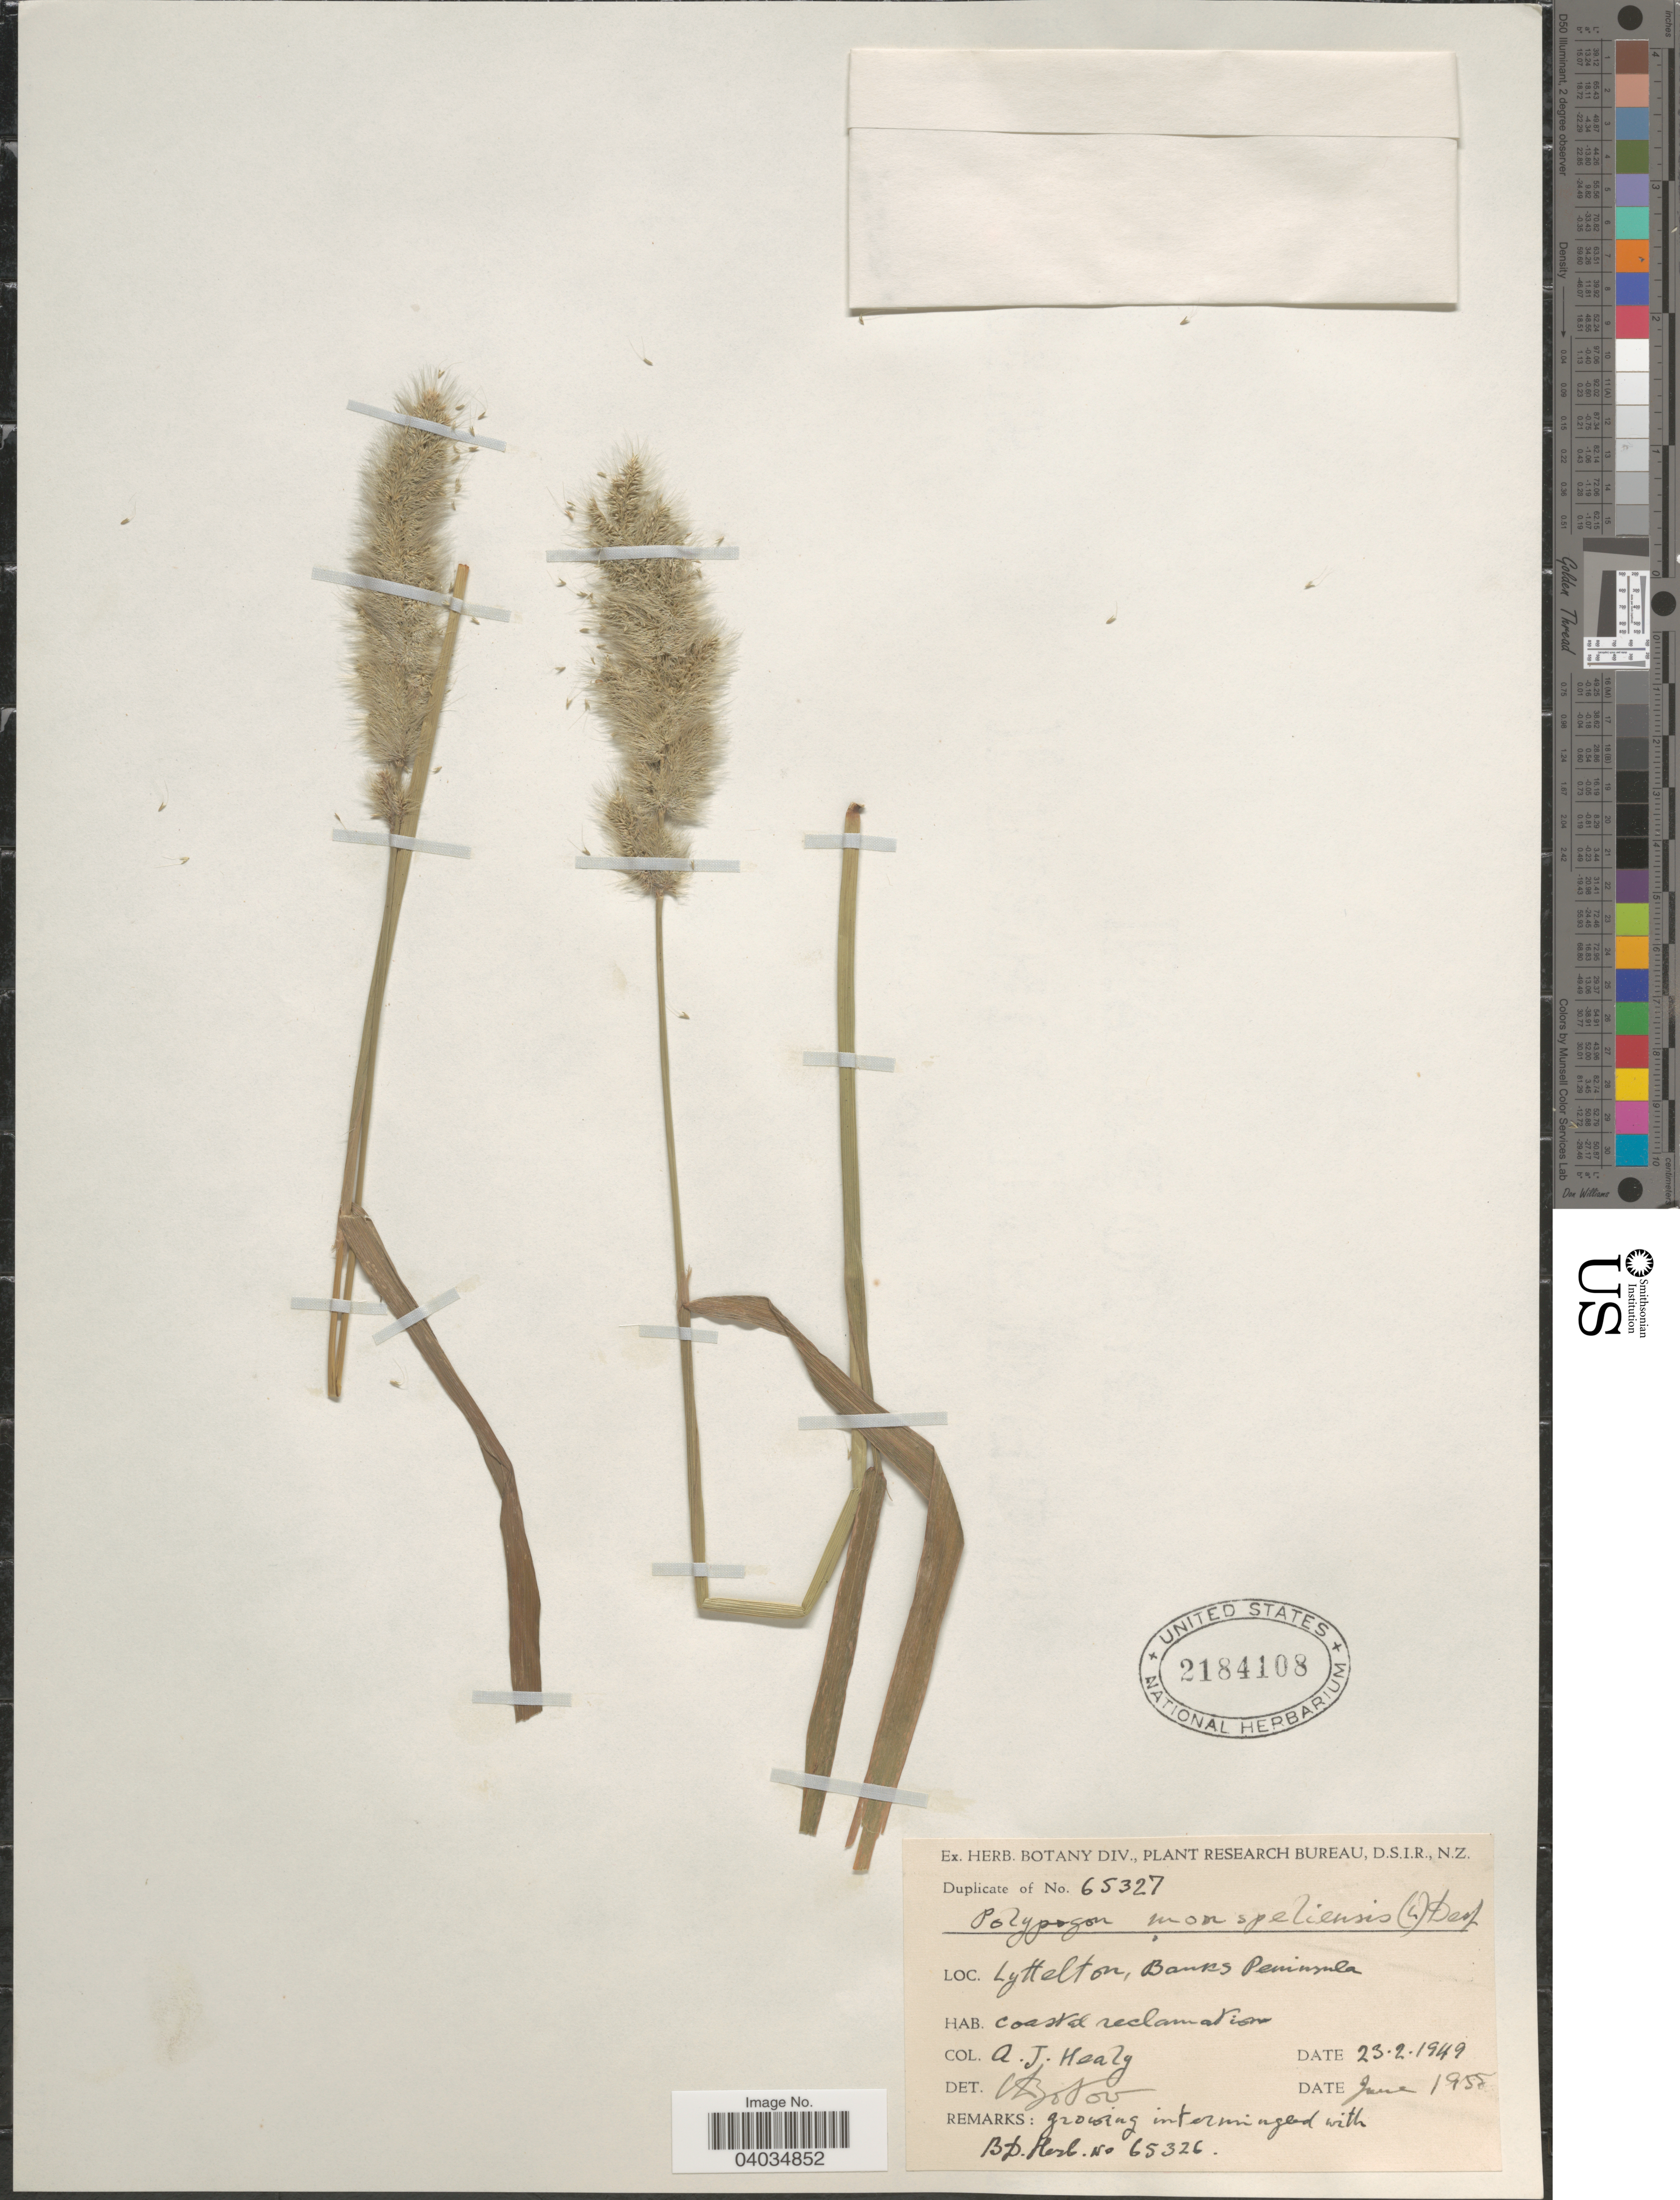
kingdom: Plantae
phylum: Tracheophyta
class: Liliopsida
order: Poales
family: Poaceae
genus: Polypogon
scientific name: Polypogon monspeliensis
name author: (L.) Desf.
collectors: A. Healy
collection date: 1949-02-23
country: New Zealand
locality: Lyttelton, Banks Peninsula.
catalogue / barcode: US 2184108